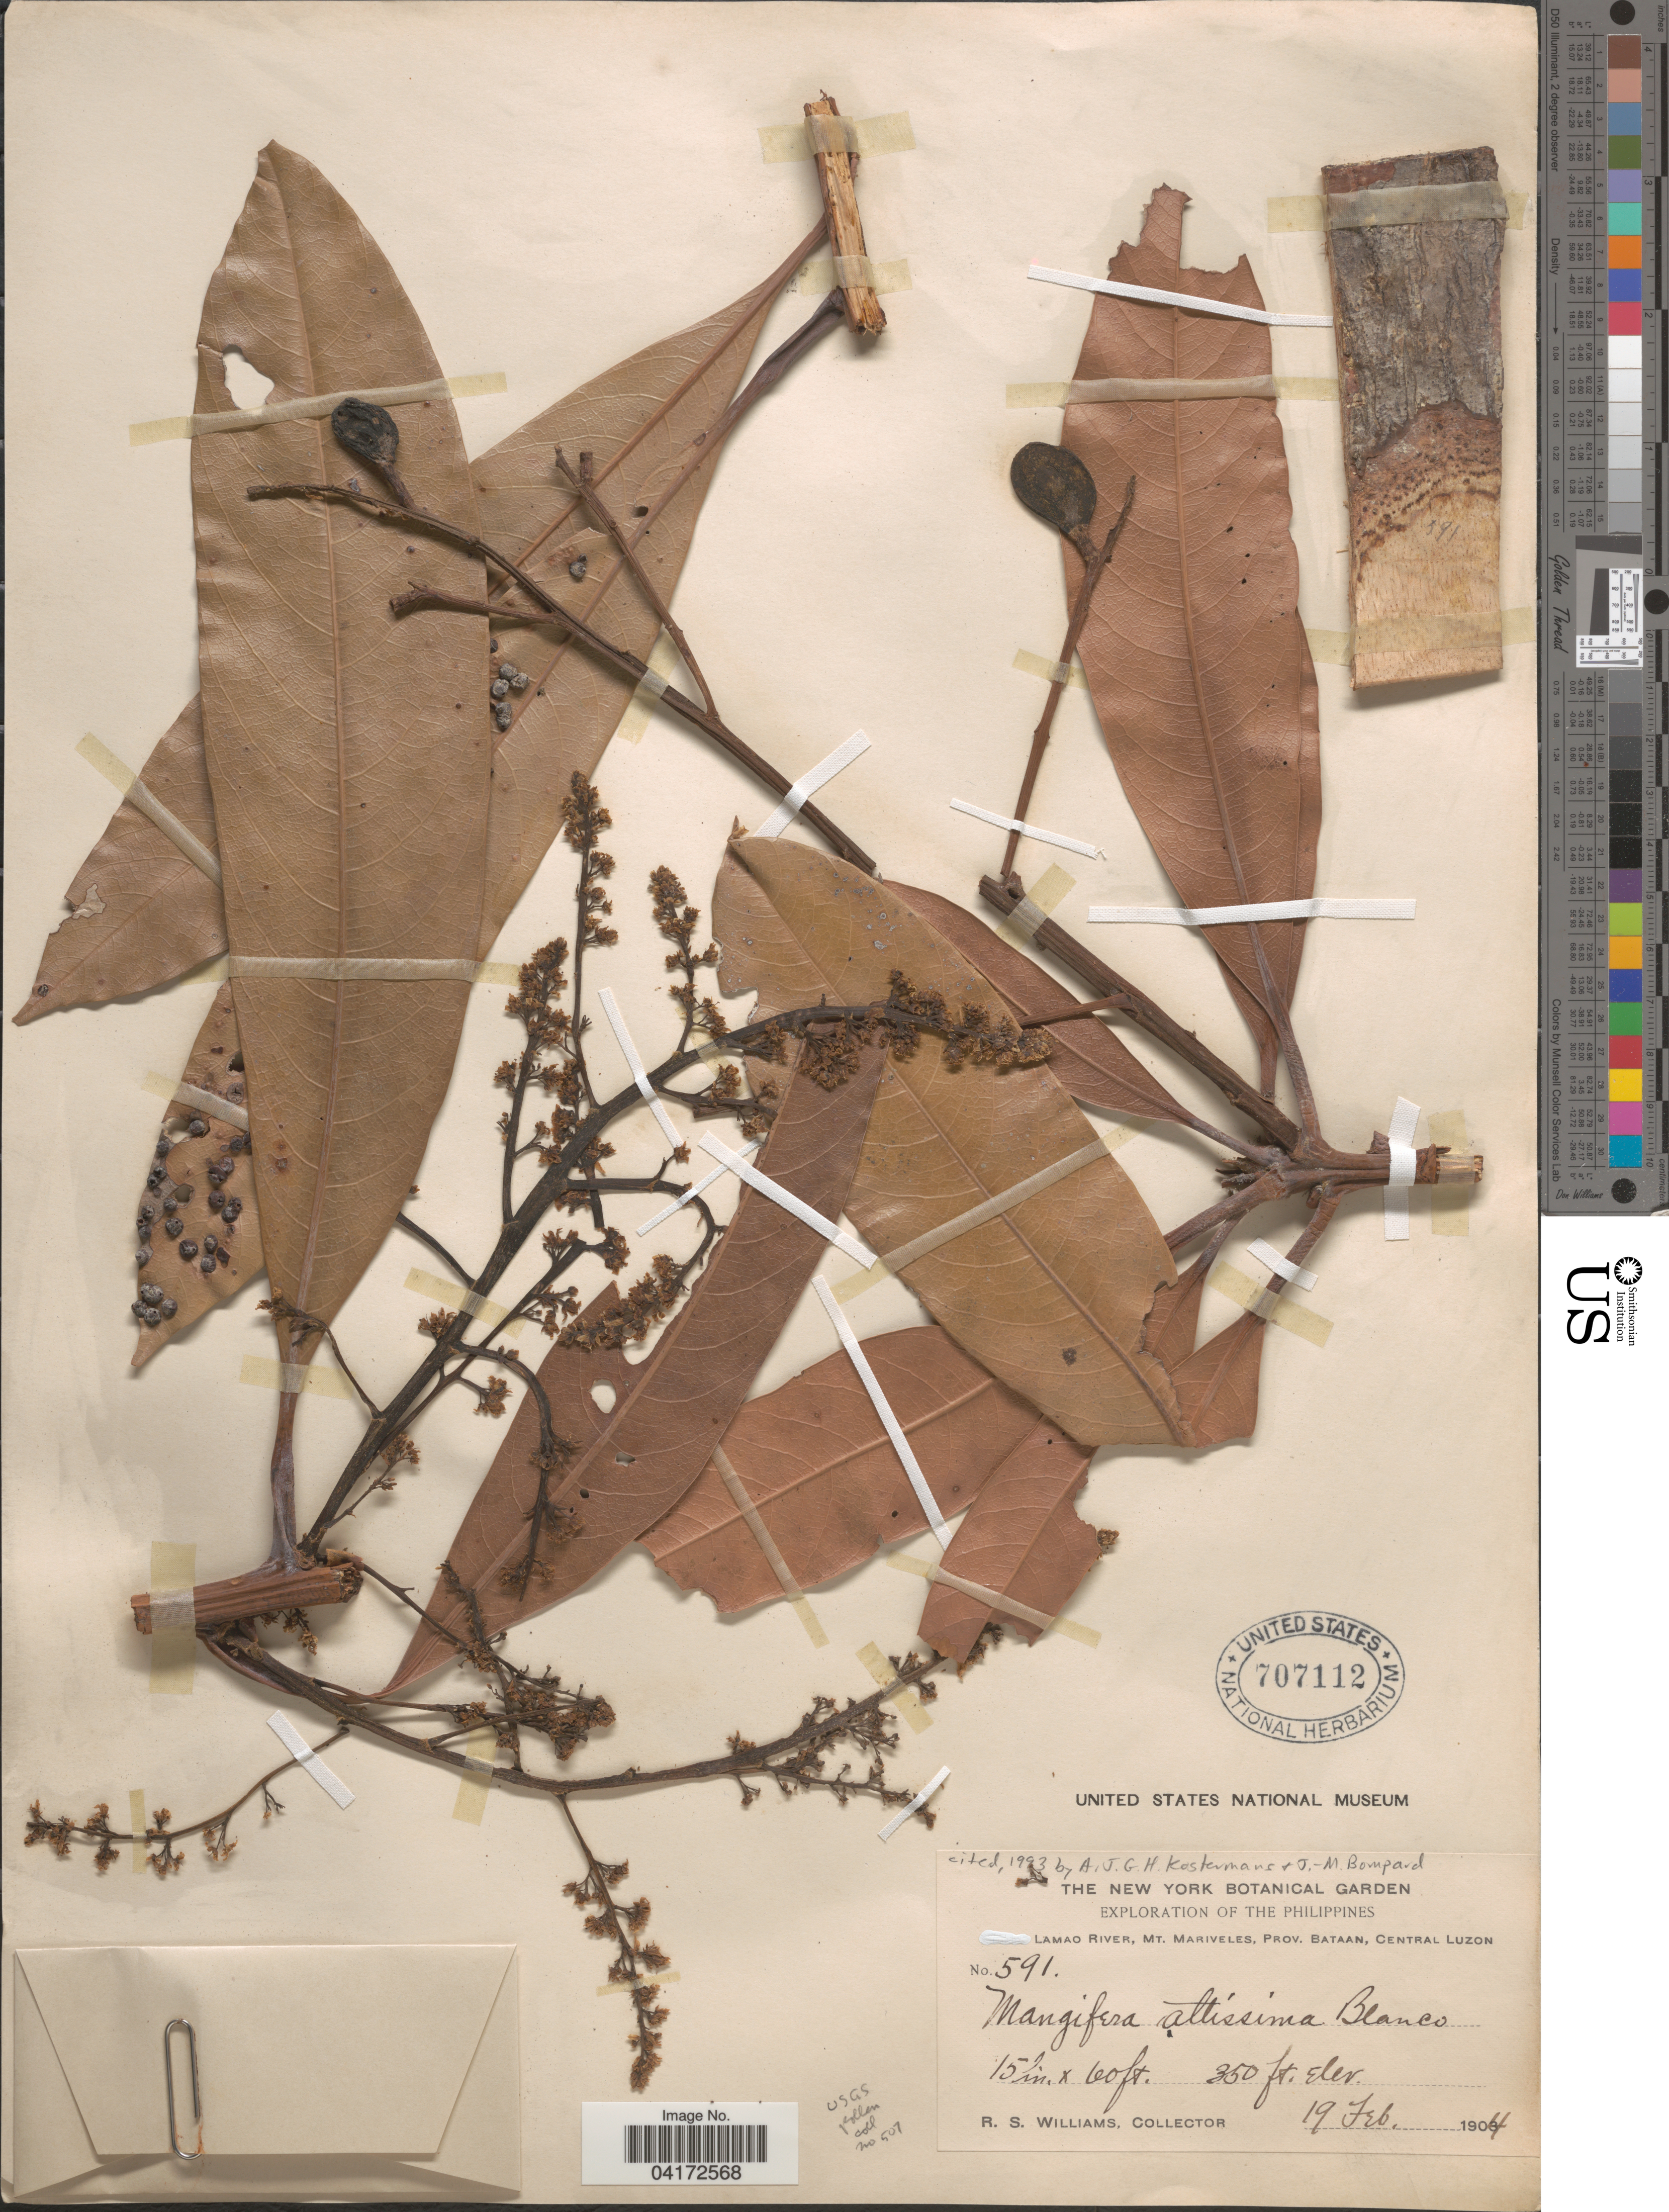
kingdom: Plantae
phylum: Tracheophyta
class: Magnoliopsida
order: Sapindales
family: Anacardiaceae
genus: Mangifera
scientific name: Mangifera altissima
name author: Blanco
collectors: R. S. Williams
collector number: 591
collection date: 1904-02-19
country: Philippines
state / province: Central Luzon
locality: Exploration of the Philippines. Lamao River, Mt. Mariveles, Prov. Bataan.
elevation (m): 107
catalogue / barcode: US 707112